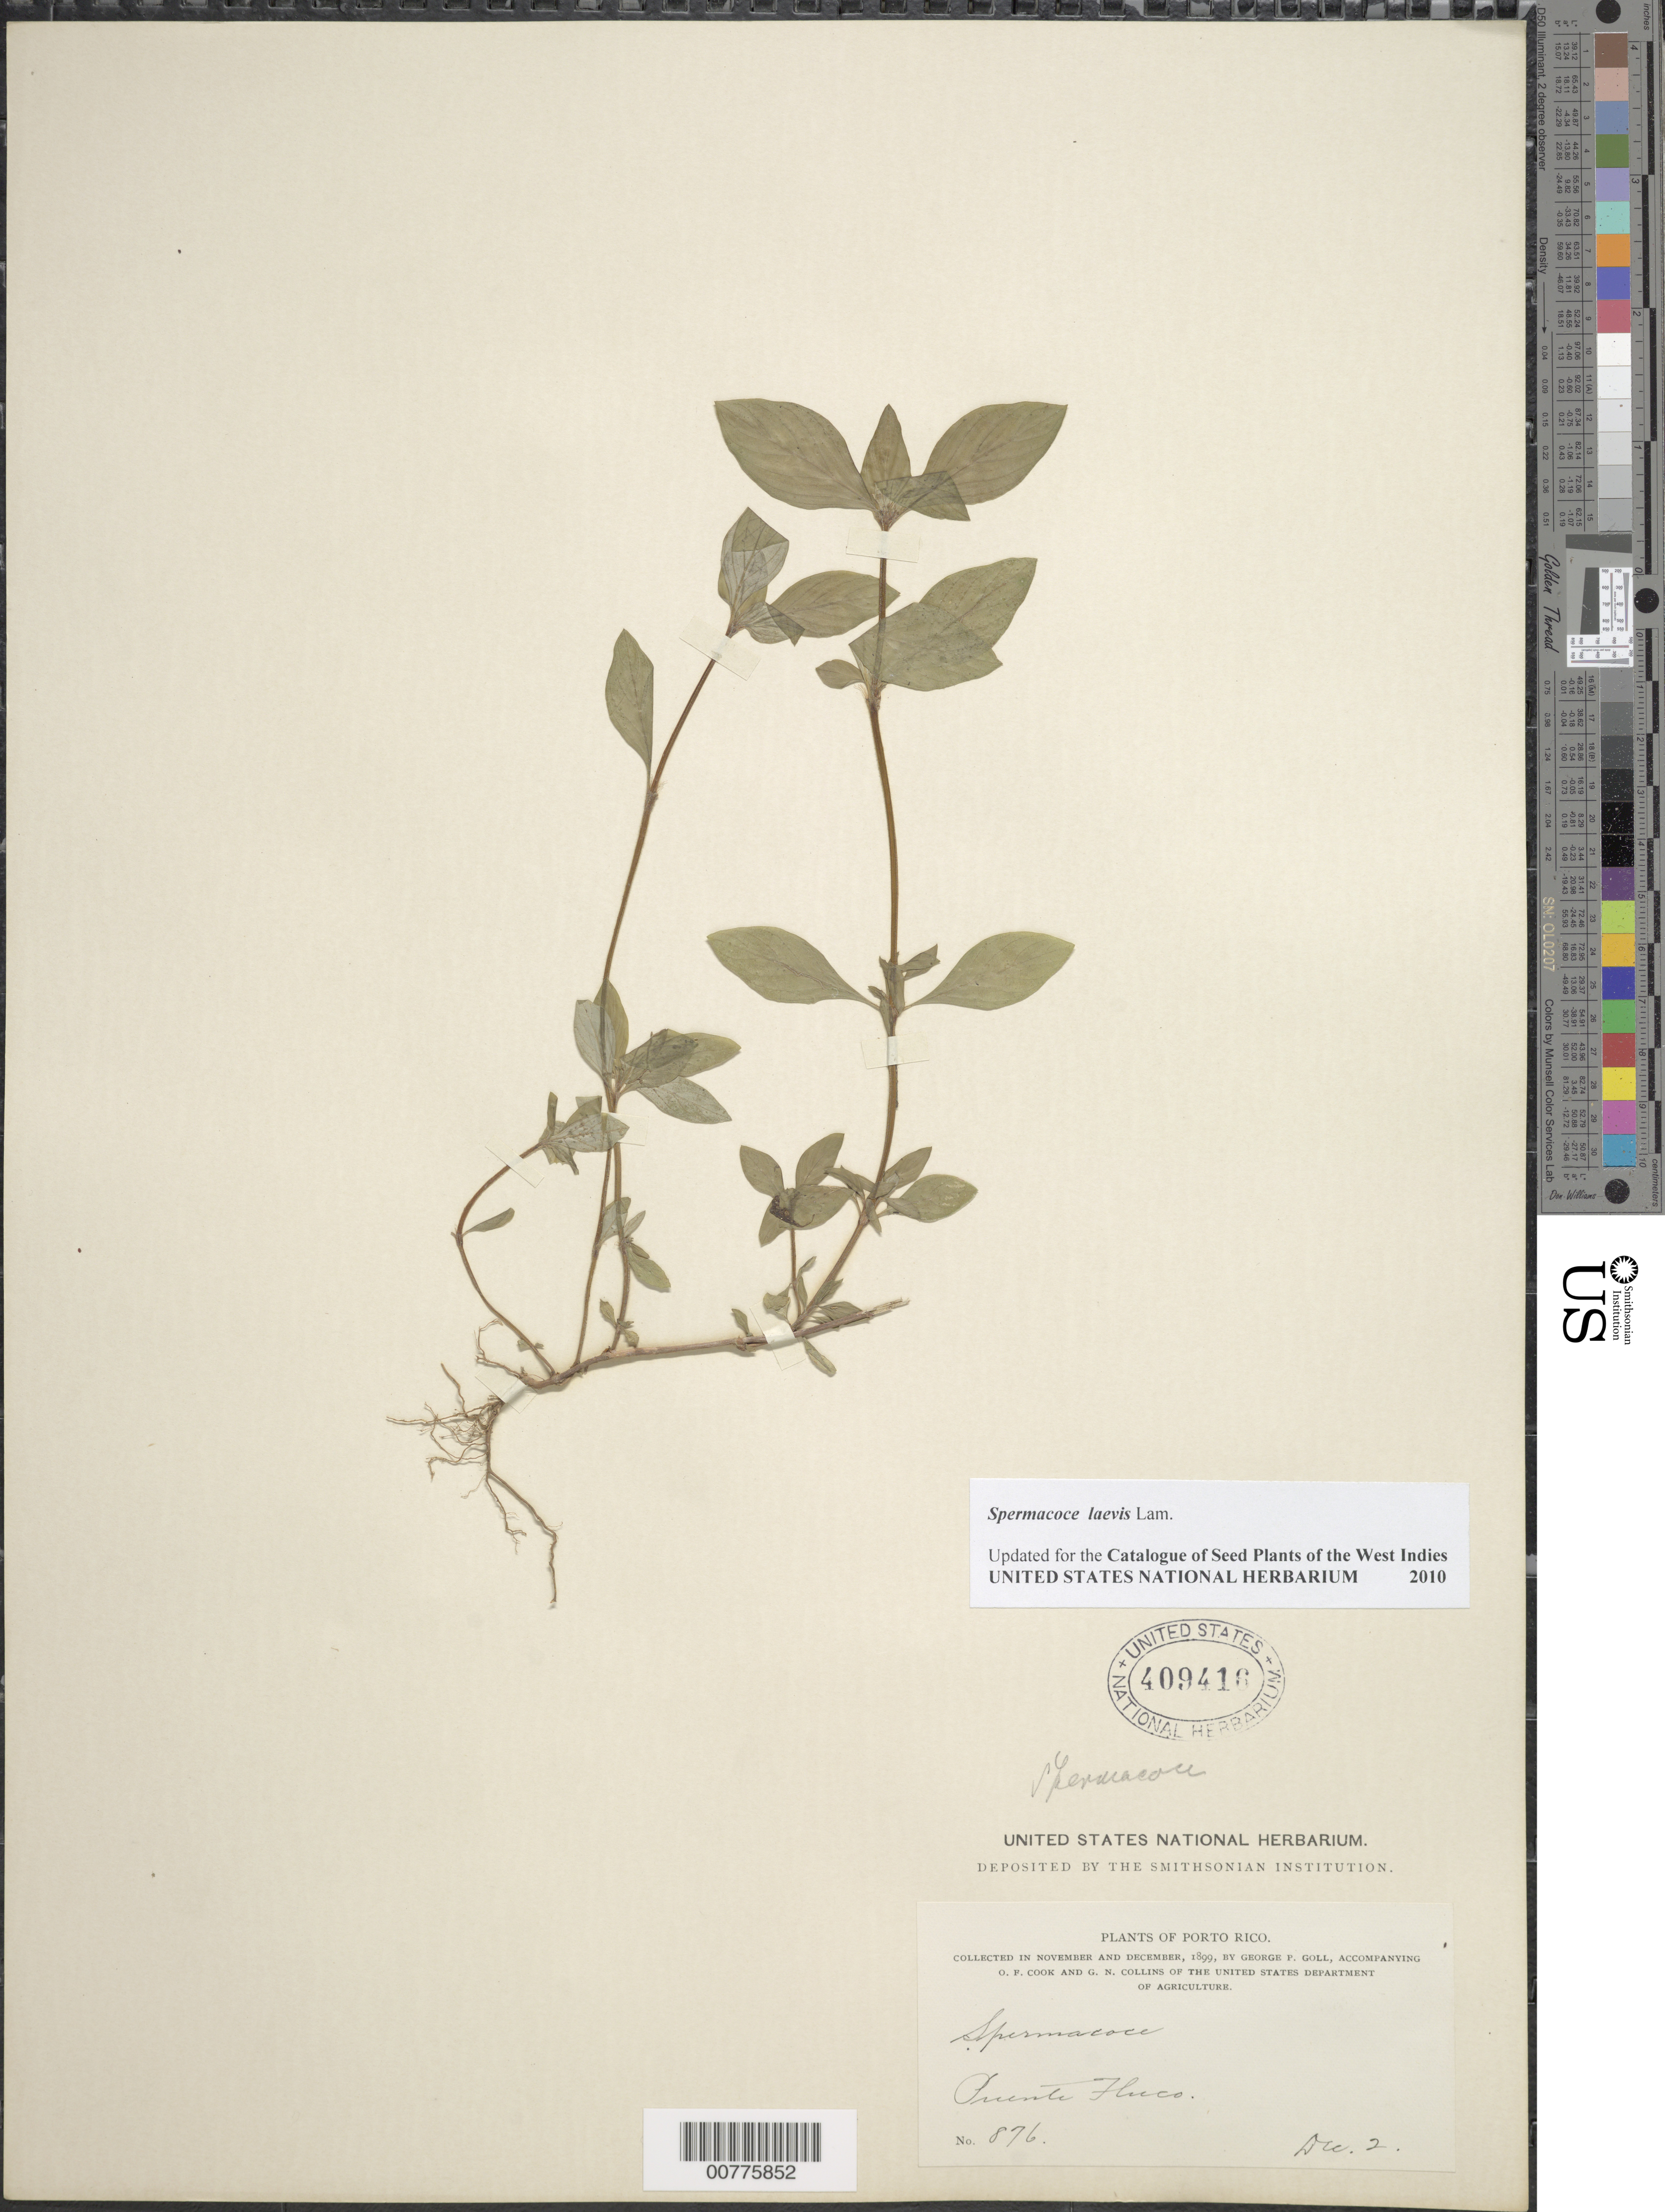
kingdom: Plantae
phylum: Tracheophyta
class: Magnoliopsida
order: Gentianales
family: Rubiaceae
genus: Spermacoce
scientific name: Spermacoce laevis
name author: Lam.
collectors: G. Goll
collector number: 876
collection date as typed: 02 Dec 1899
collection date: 1899-12-02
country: Puerto Rico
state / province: Toa Alta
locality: Puente Huco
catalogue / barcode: US 409416